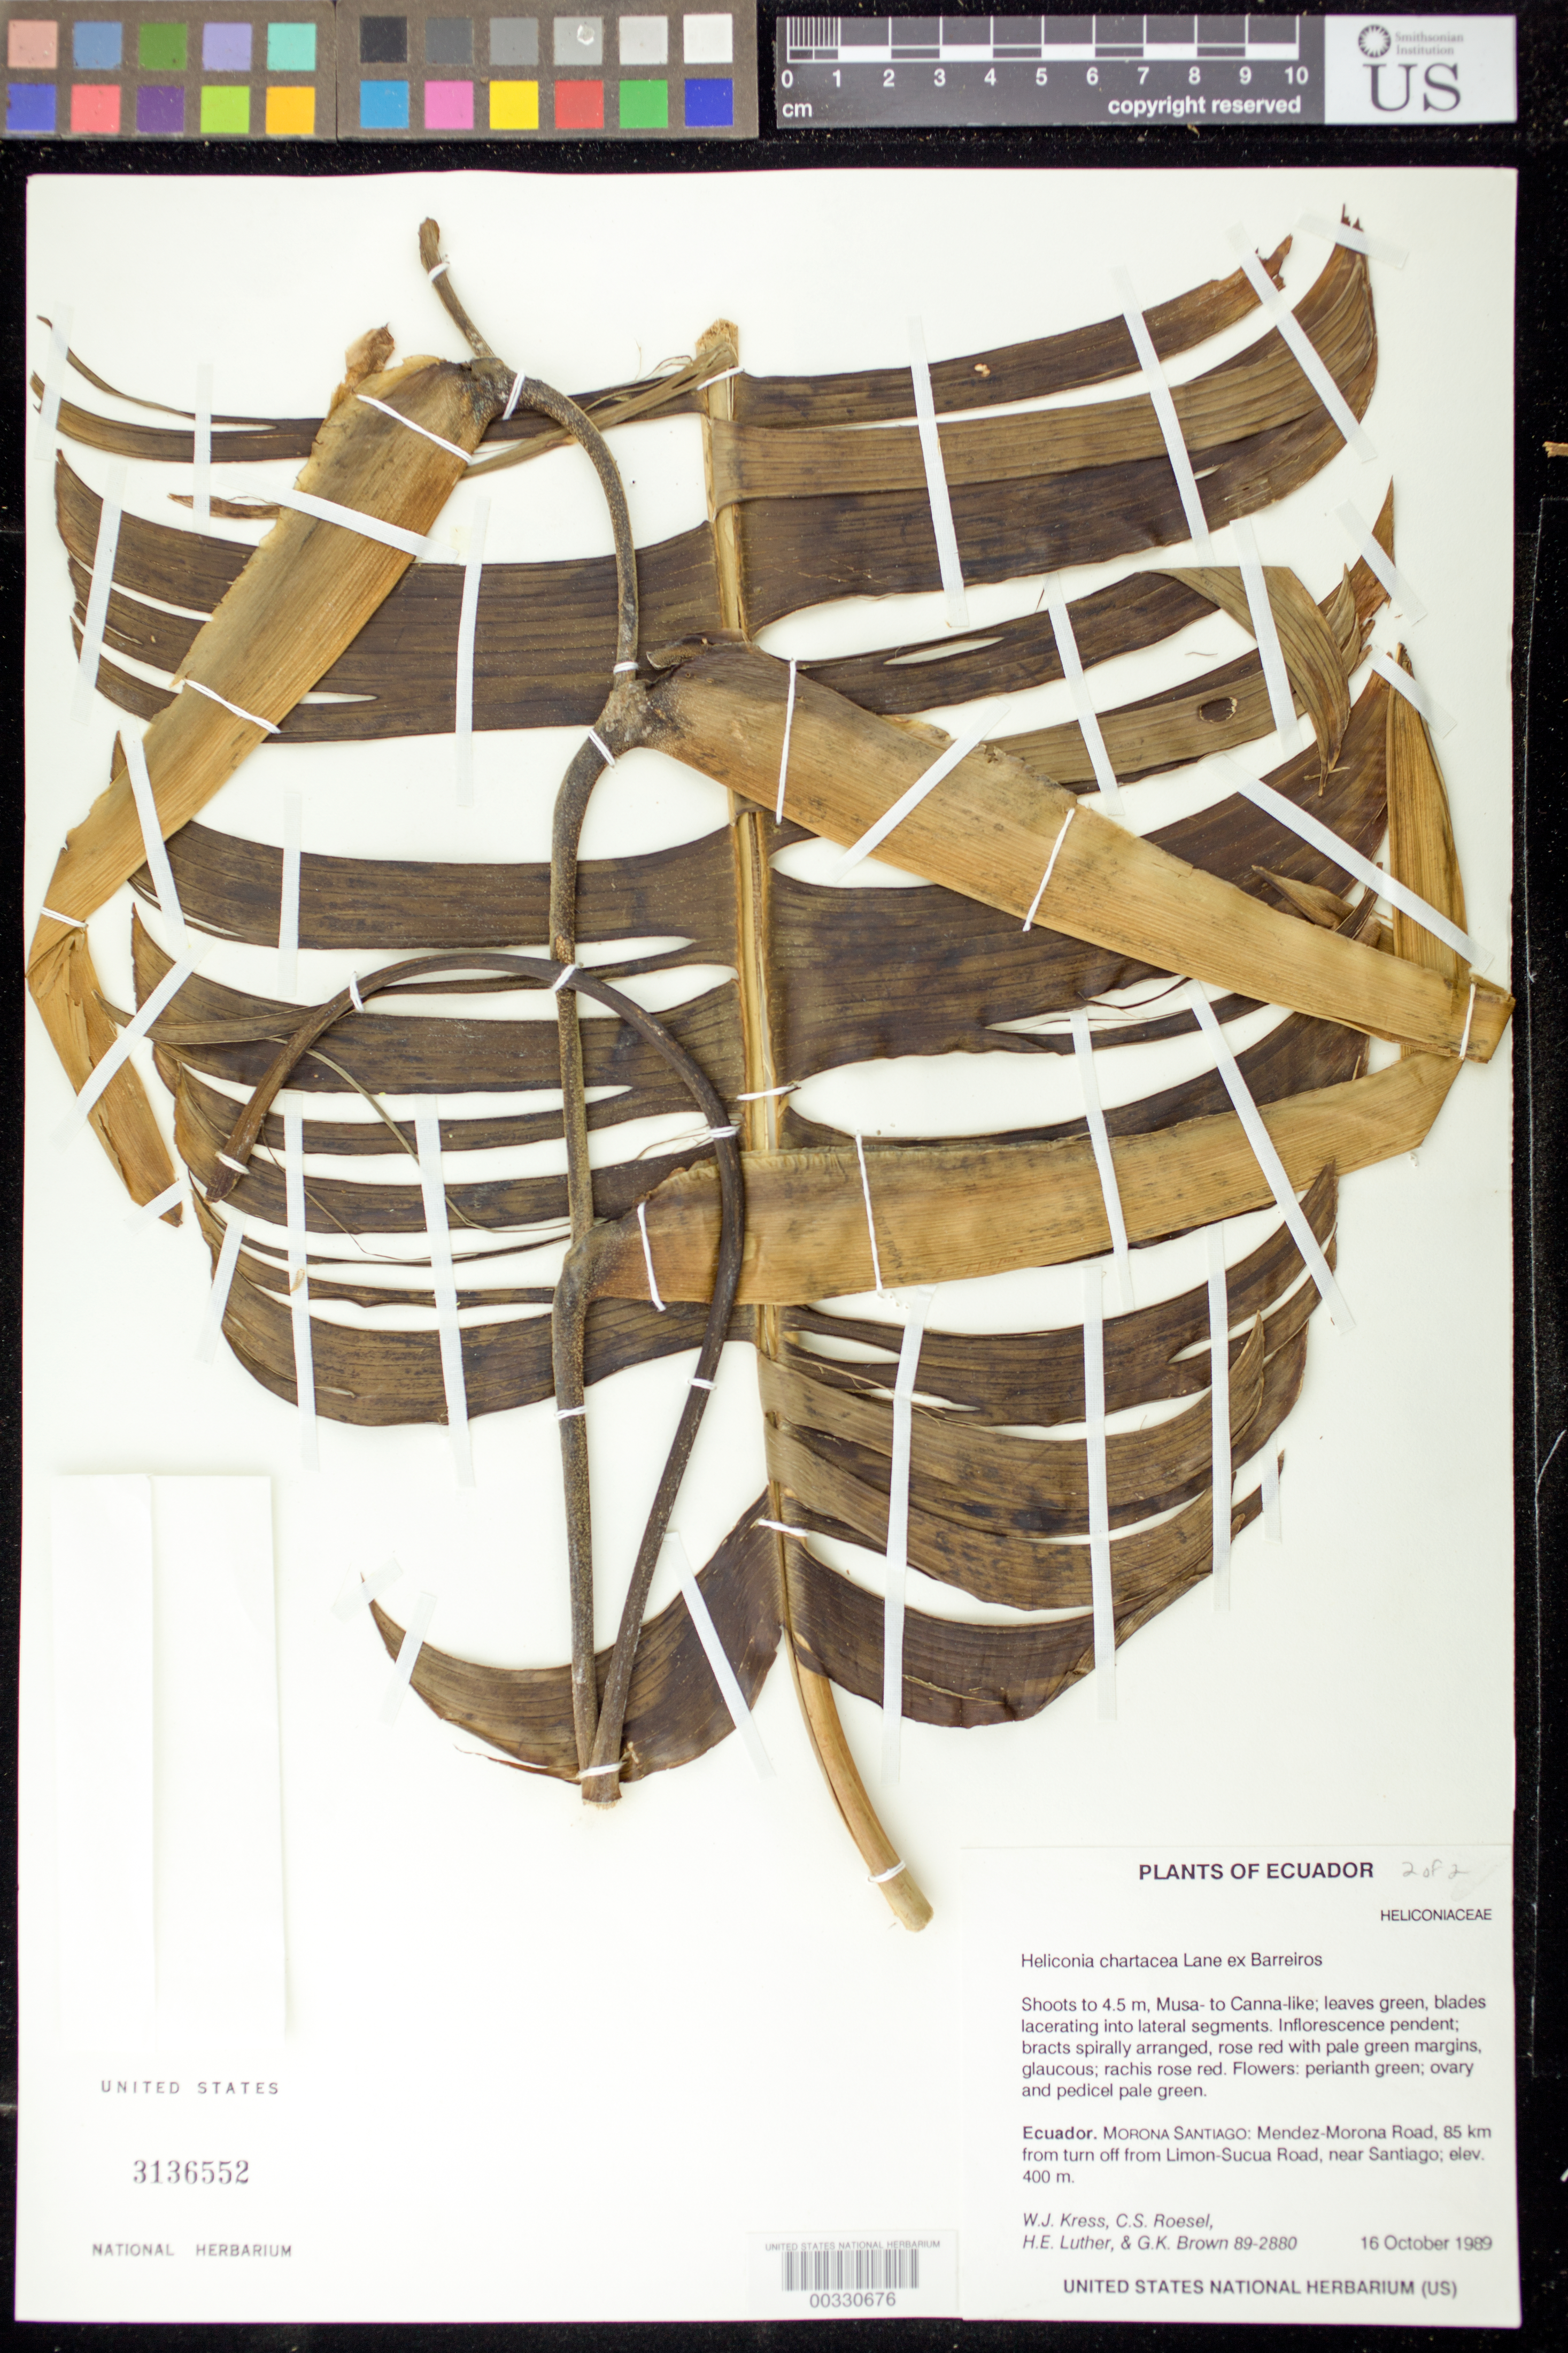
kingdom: Plantae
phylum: Tracheophyta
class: Liliopsida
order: Zingiberales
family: Heliconiaceae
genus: Heliconia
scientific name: Heliconia chartacea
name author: Lane ex Barreiros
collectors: W. J. Kress, C. S. Roesel, Harry E. Luther & G. K. Brown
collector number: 89-2880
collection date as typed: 16 Oct 1989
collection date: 1989-10-16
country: Ecuador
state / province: Morona-Santiago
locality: Mendez-morona road, 85 km from turn of f from Limon-sucua road, near Santiago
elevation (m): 400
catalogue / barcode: US 3136552